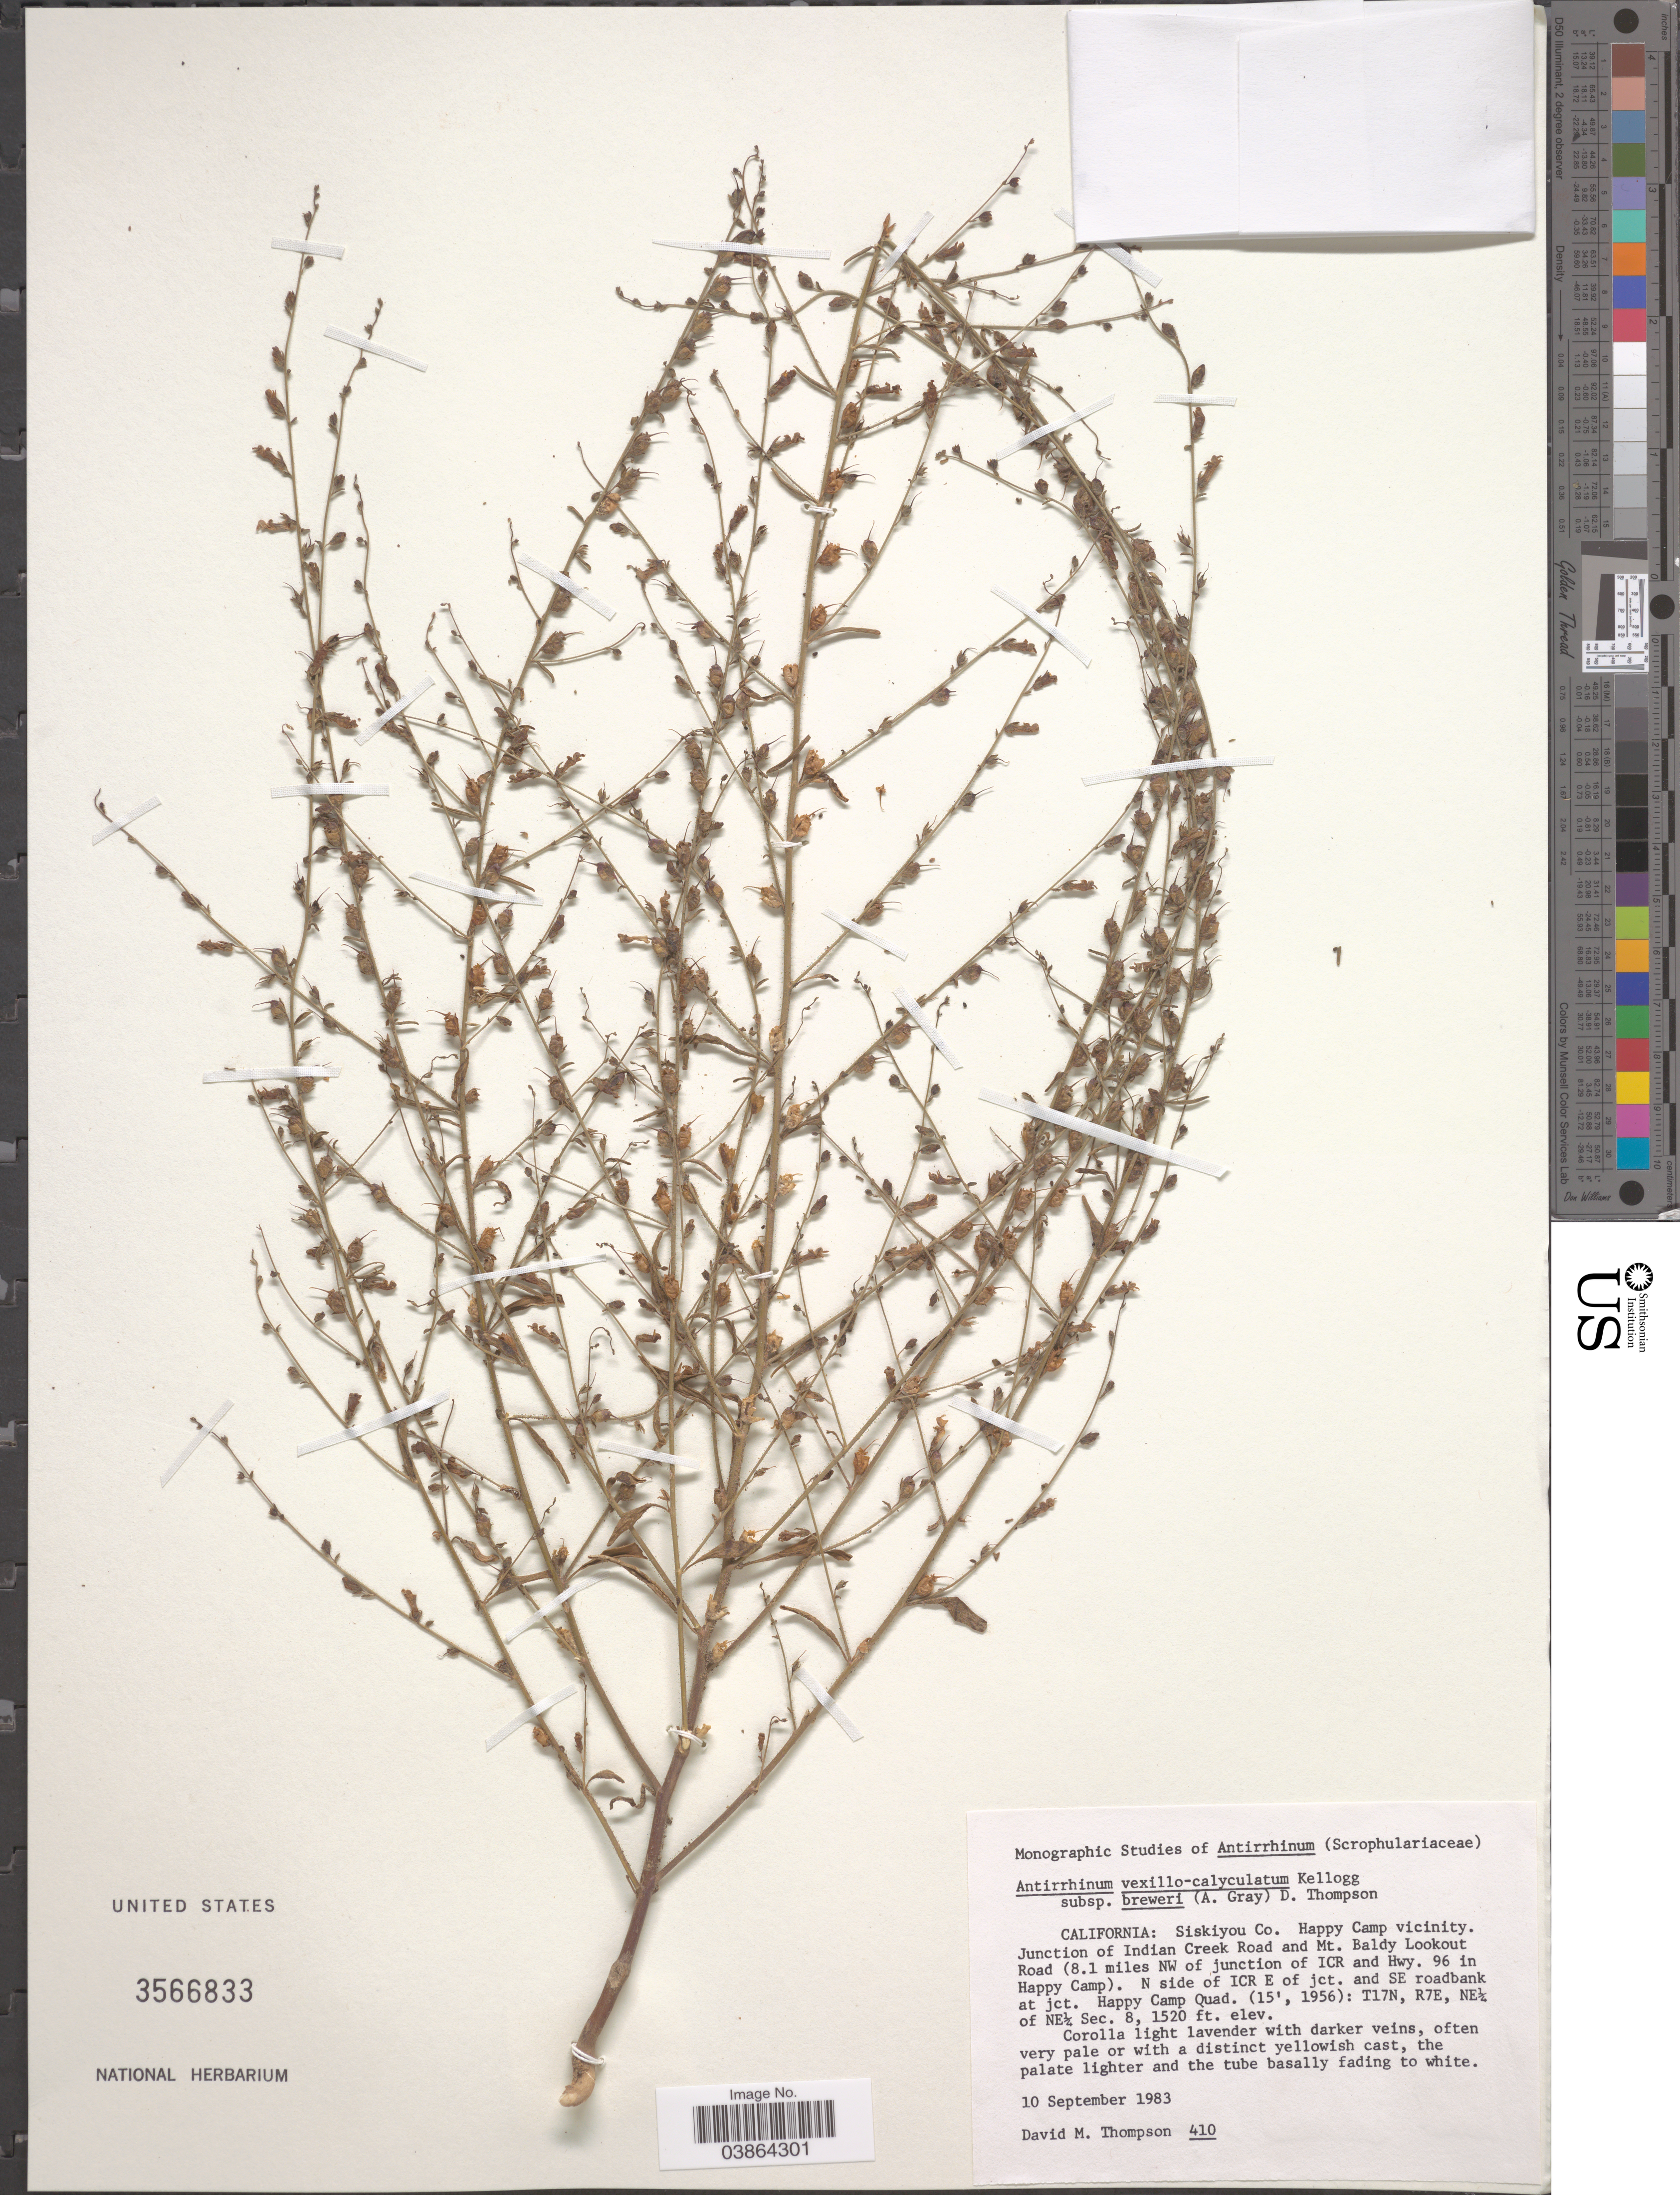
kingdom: Plantae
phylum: Tracheophyta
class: Magnoliopsida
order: Lamiales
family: Plantaginaceae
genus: Sairocarpus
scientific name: Sairocarpus vexillocalyculatus subsp. breweri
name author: (A. Gray) Barringer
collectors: D. M. Thompson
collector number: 410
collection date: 1983-09-10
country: United States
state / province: California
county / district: Siskiyou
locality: Siskiyou Co. Happy Camp vicinity. Junction of Indian Creek Road and Mt. Baldy Lookout Road (8.1 miles NW of junction of ICR and Hwy. 96 in Happy Camp). N side of ICR E of jct. and SE roadbank at jct. Happy Camp Quad. (15', 1956): T17N, R7E, NE¼ of NE¼ Sec. 8.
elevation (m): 463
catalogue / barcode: US 3566833